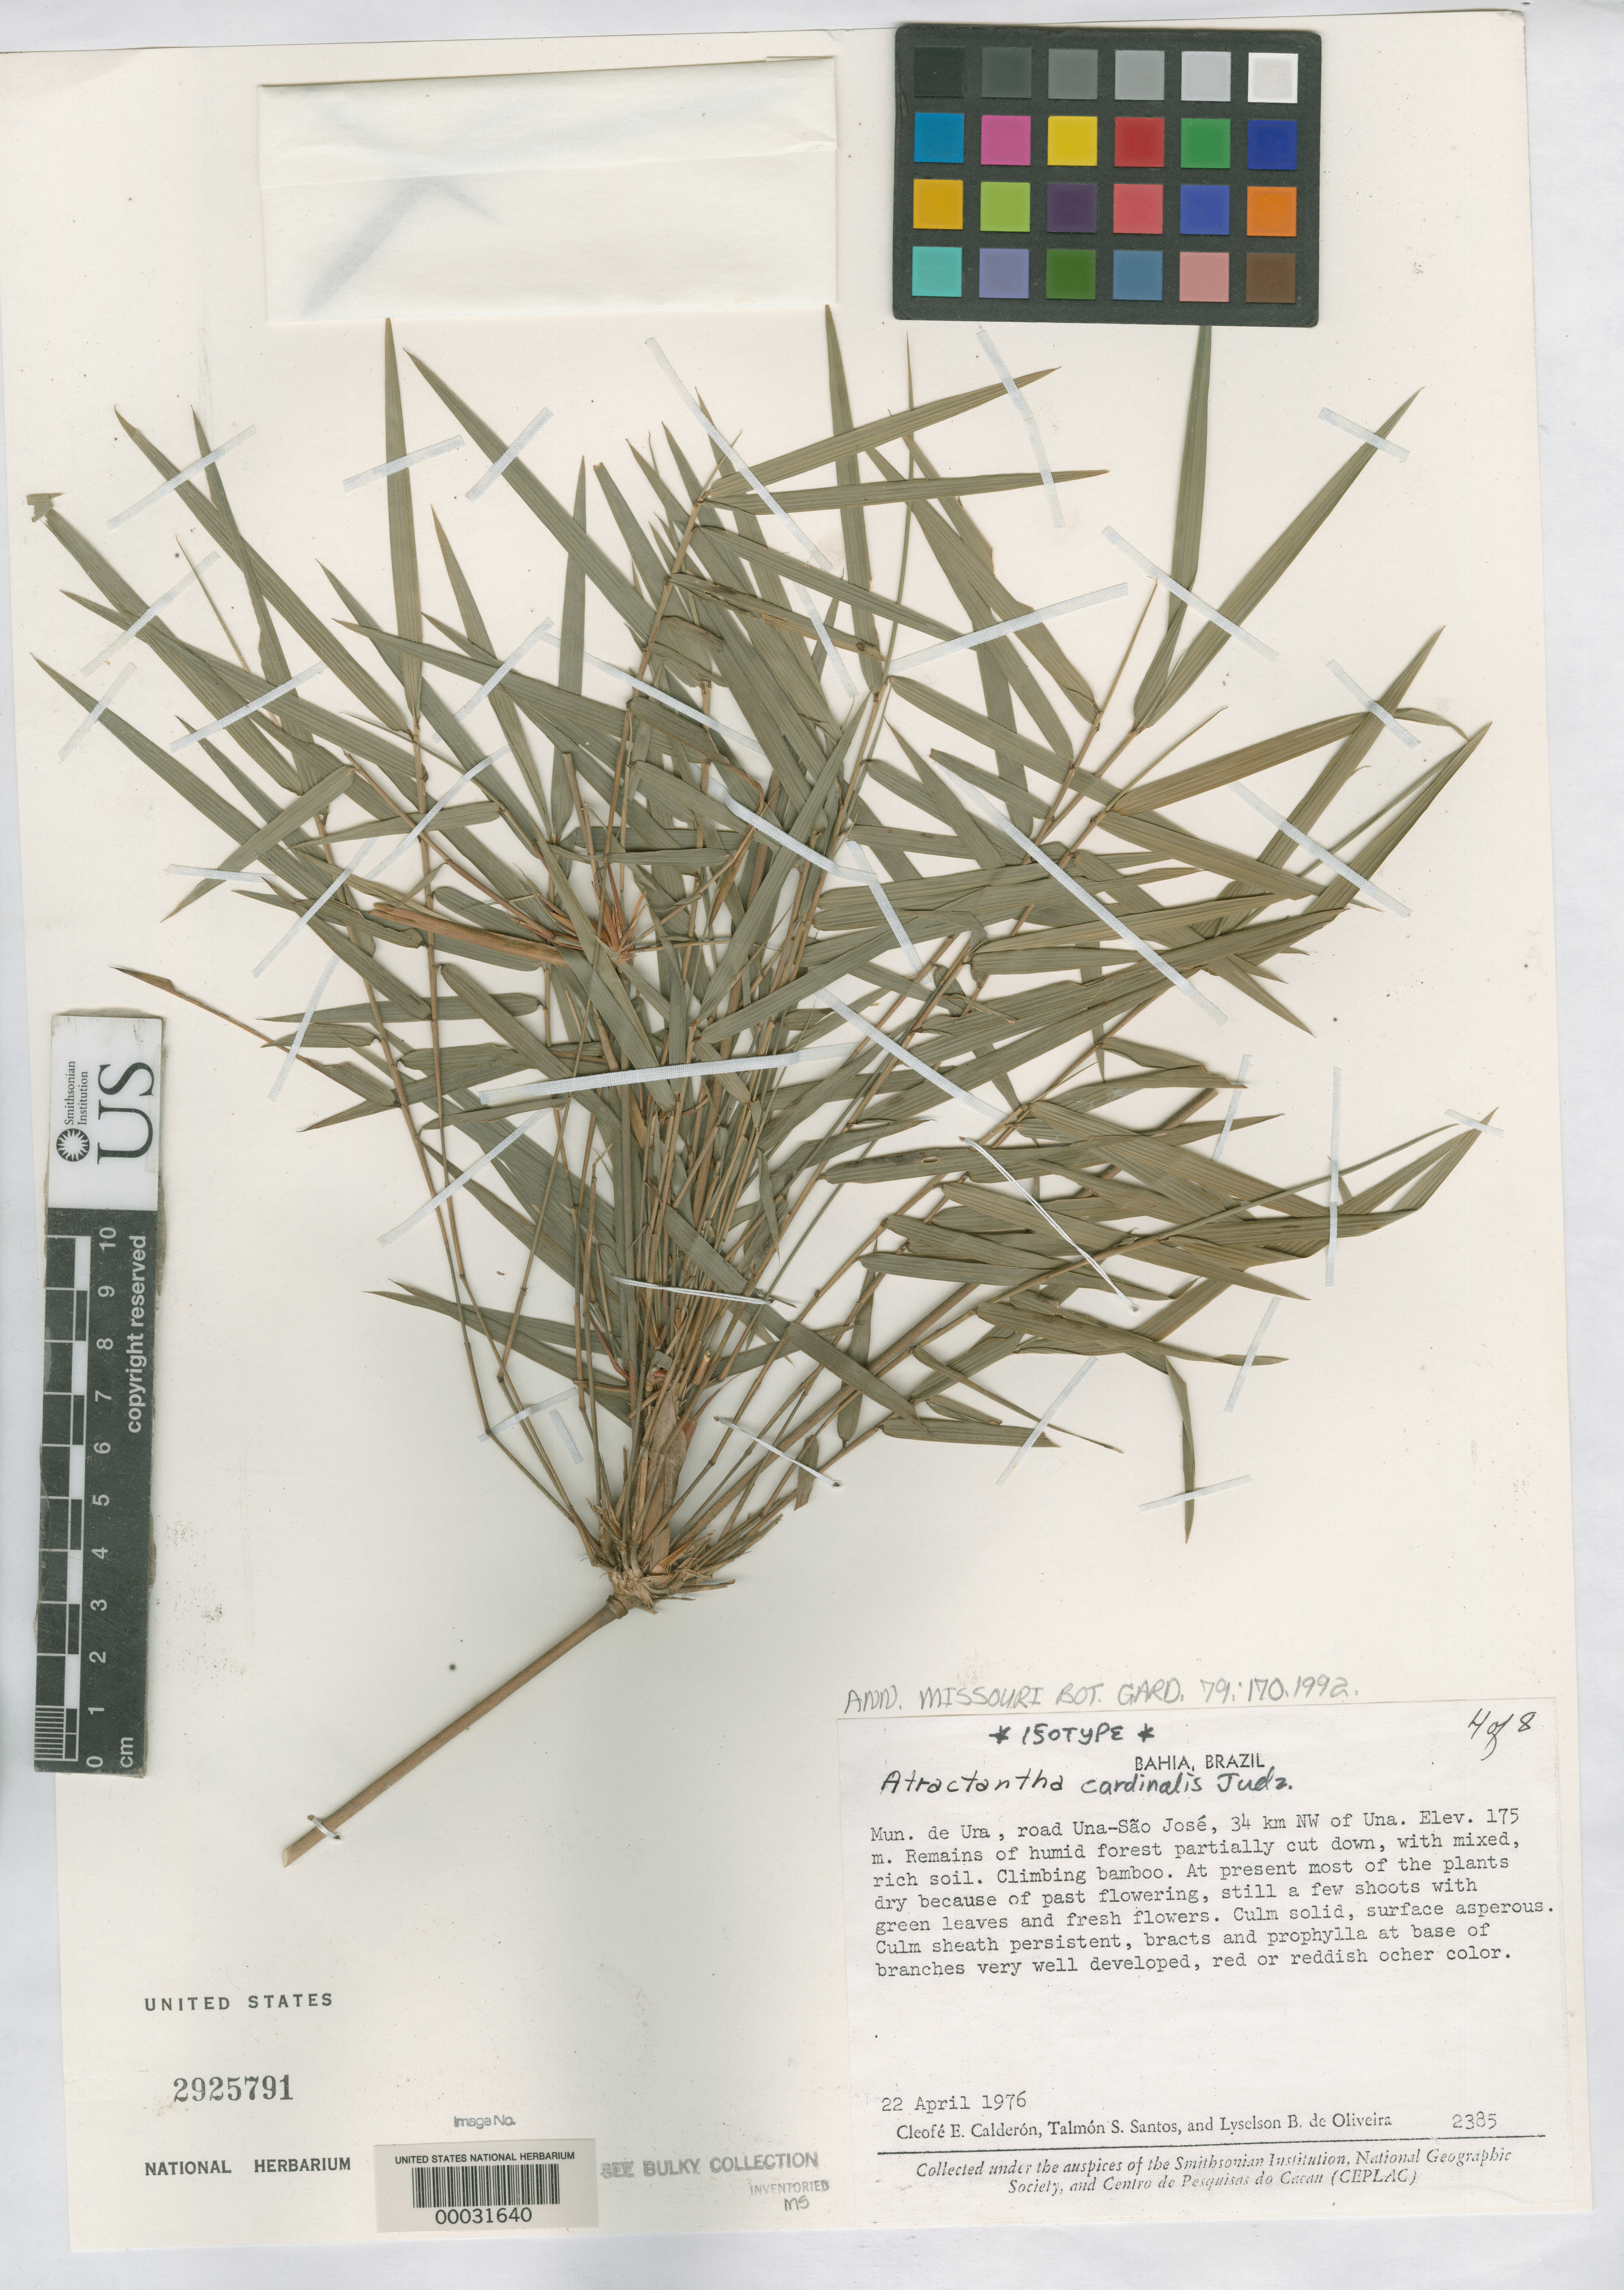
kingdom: Plantae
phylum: Tracheophyta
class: Liliopsida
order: Poales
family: Poaceae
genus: Atractantha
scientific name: Atractantha cardinalis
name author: Judz.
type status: Isotype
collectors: C. E. Calderón, T. S. Santos & L. Oliveira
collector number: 2385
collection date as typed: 22 Apr 1976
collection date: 1976-04-22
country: Brazil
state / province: Bahia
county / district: Una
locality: Una-Sao Jose road, 34 km NW of Una.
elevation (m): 175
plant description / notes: Additional type material filed separately with bulky bamboos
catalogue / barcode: US 2925791